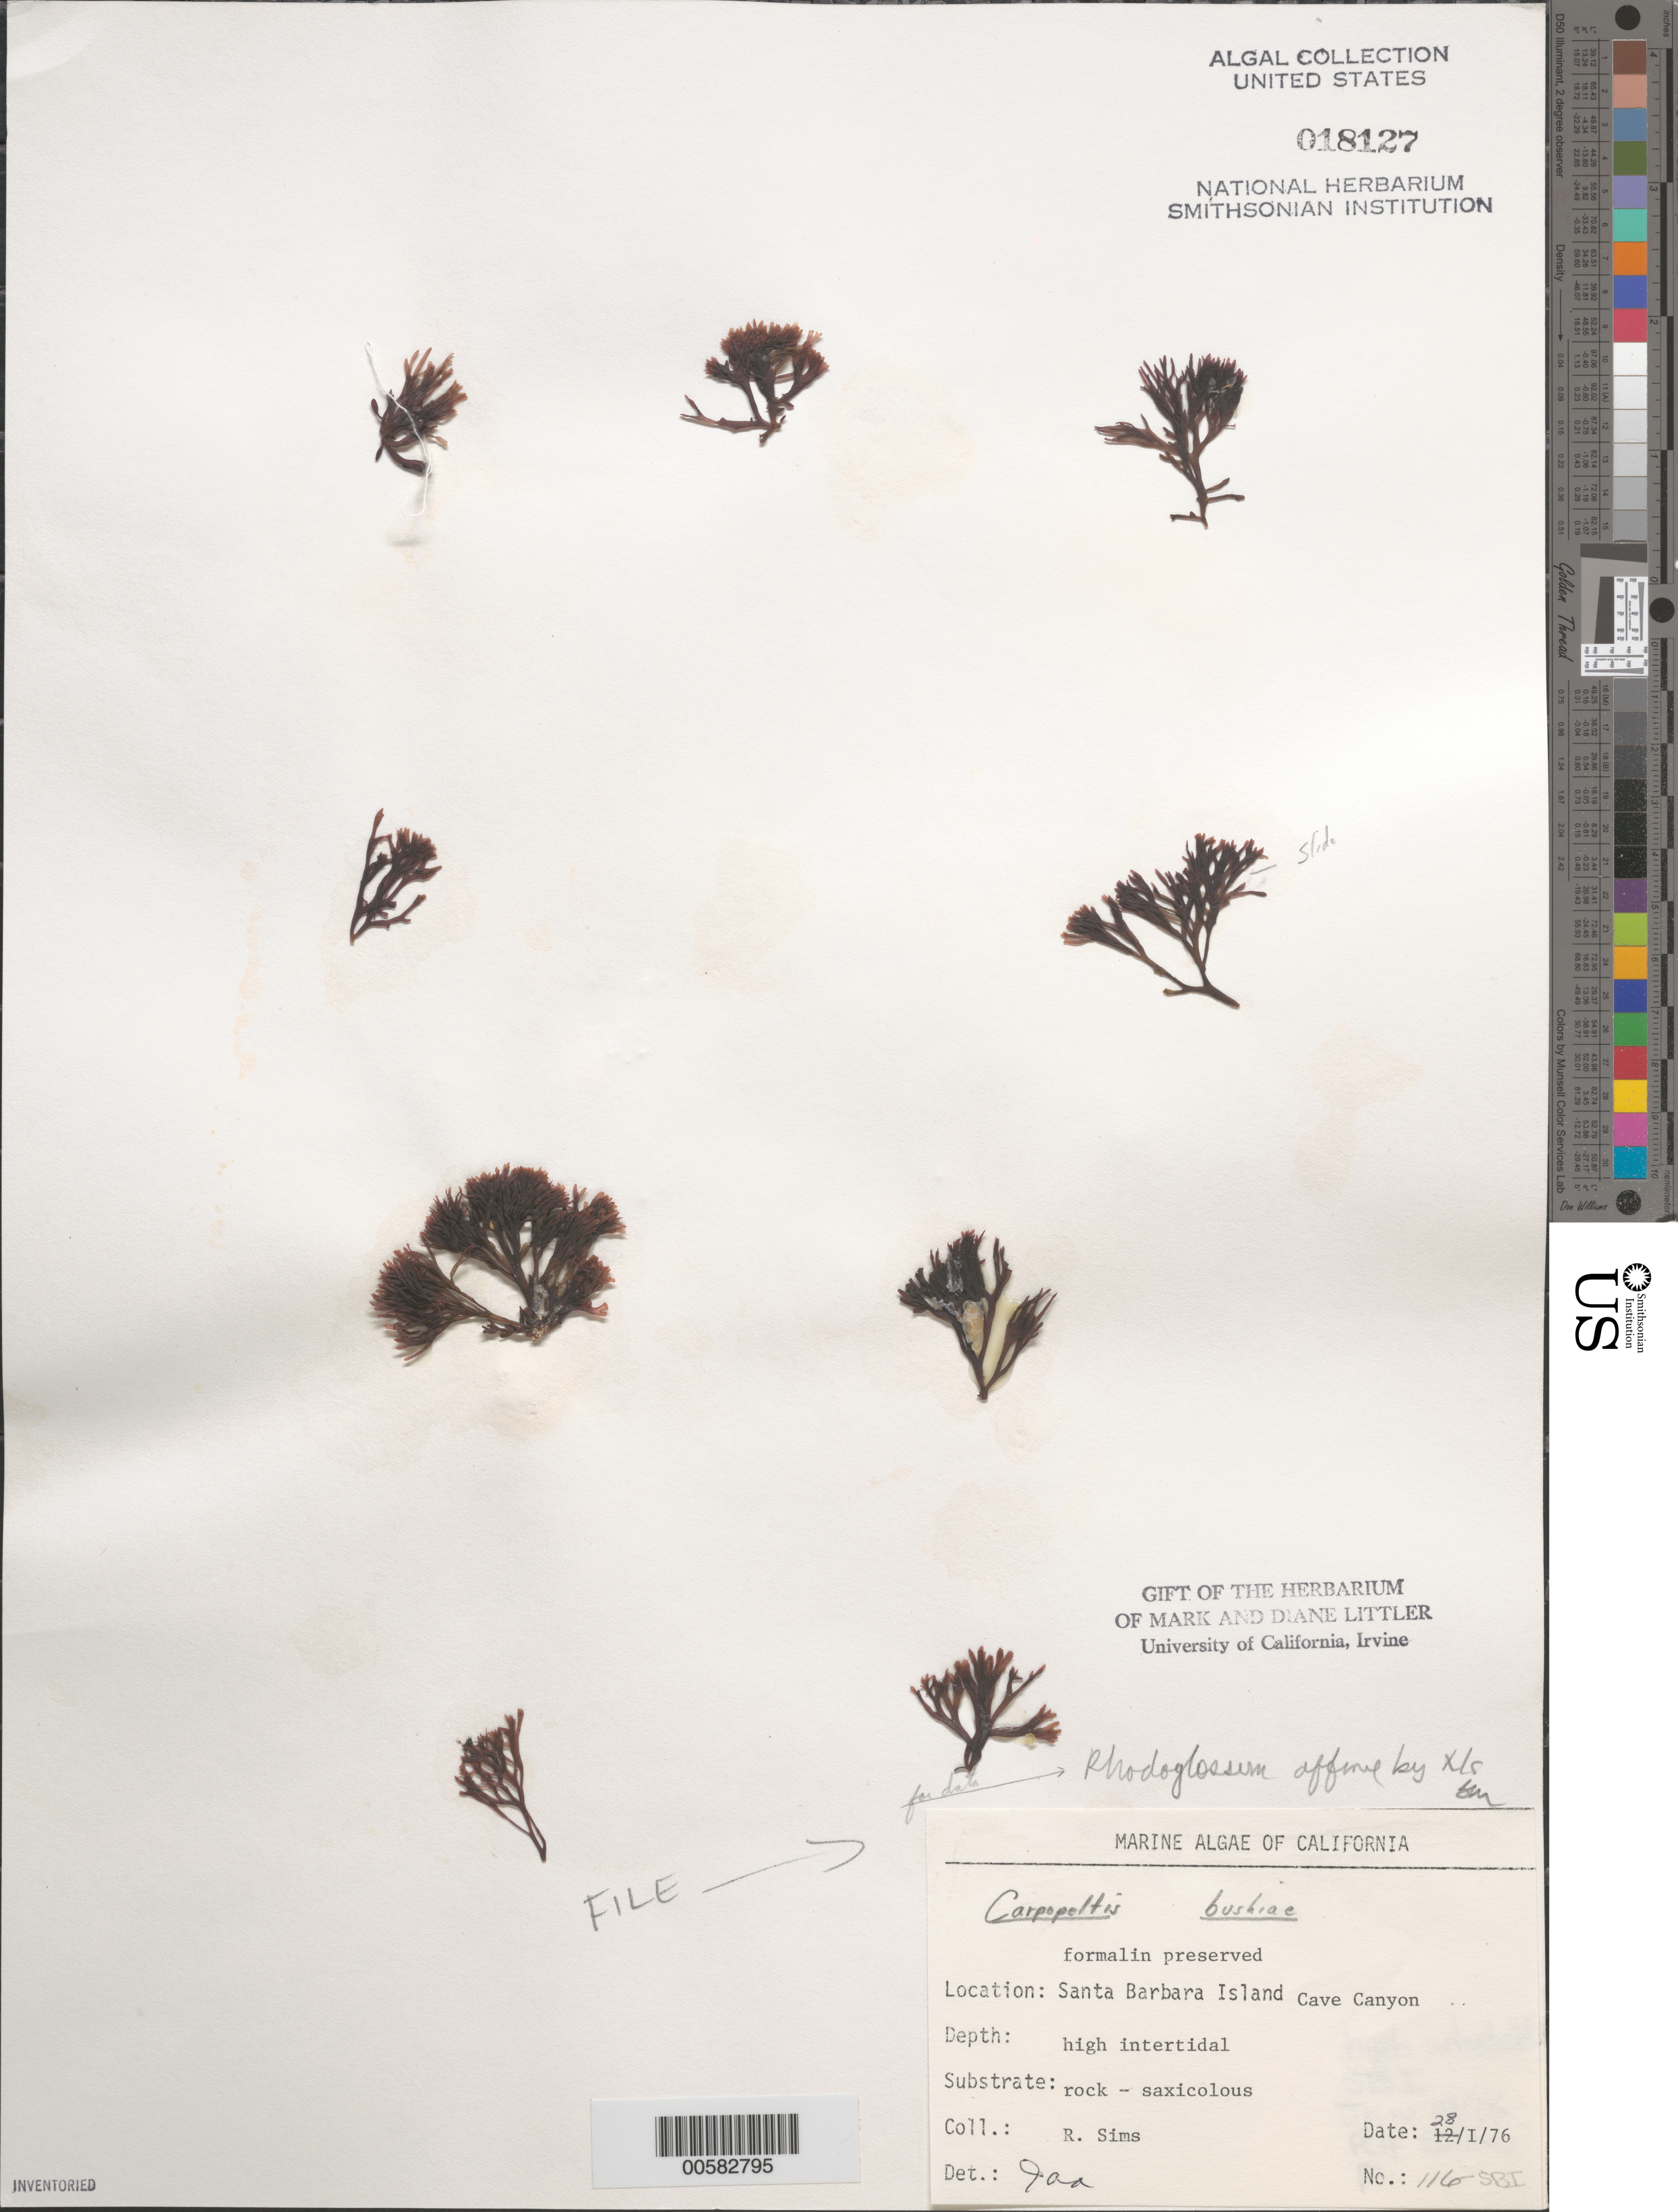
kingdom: Plantae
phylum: Rhodophyta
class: Florideophyceae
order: Gigartinales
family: Gigartinaceae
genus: Mazzaella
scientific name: Mazzaella affinis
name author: (Harvey) Fredericq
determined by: Algae name updating Project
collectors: R. H. Sims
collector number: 116-sbi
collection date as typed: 28 Jan 1976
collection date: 1976-01-28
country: United States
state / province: California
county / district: Santa Barbara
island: Santa Barbara Island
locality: Cave Canyon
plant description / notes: BLM-SOCALBIGHT Rocky Intertidal Survey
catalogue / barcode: US 18127